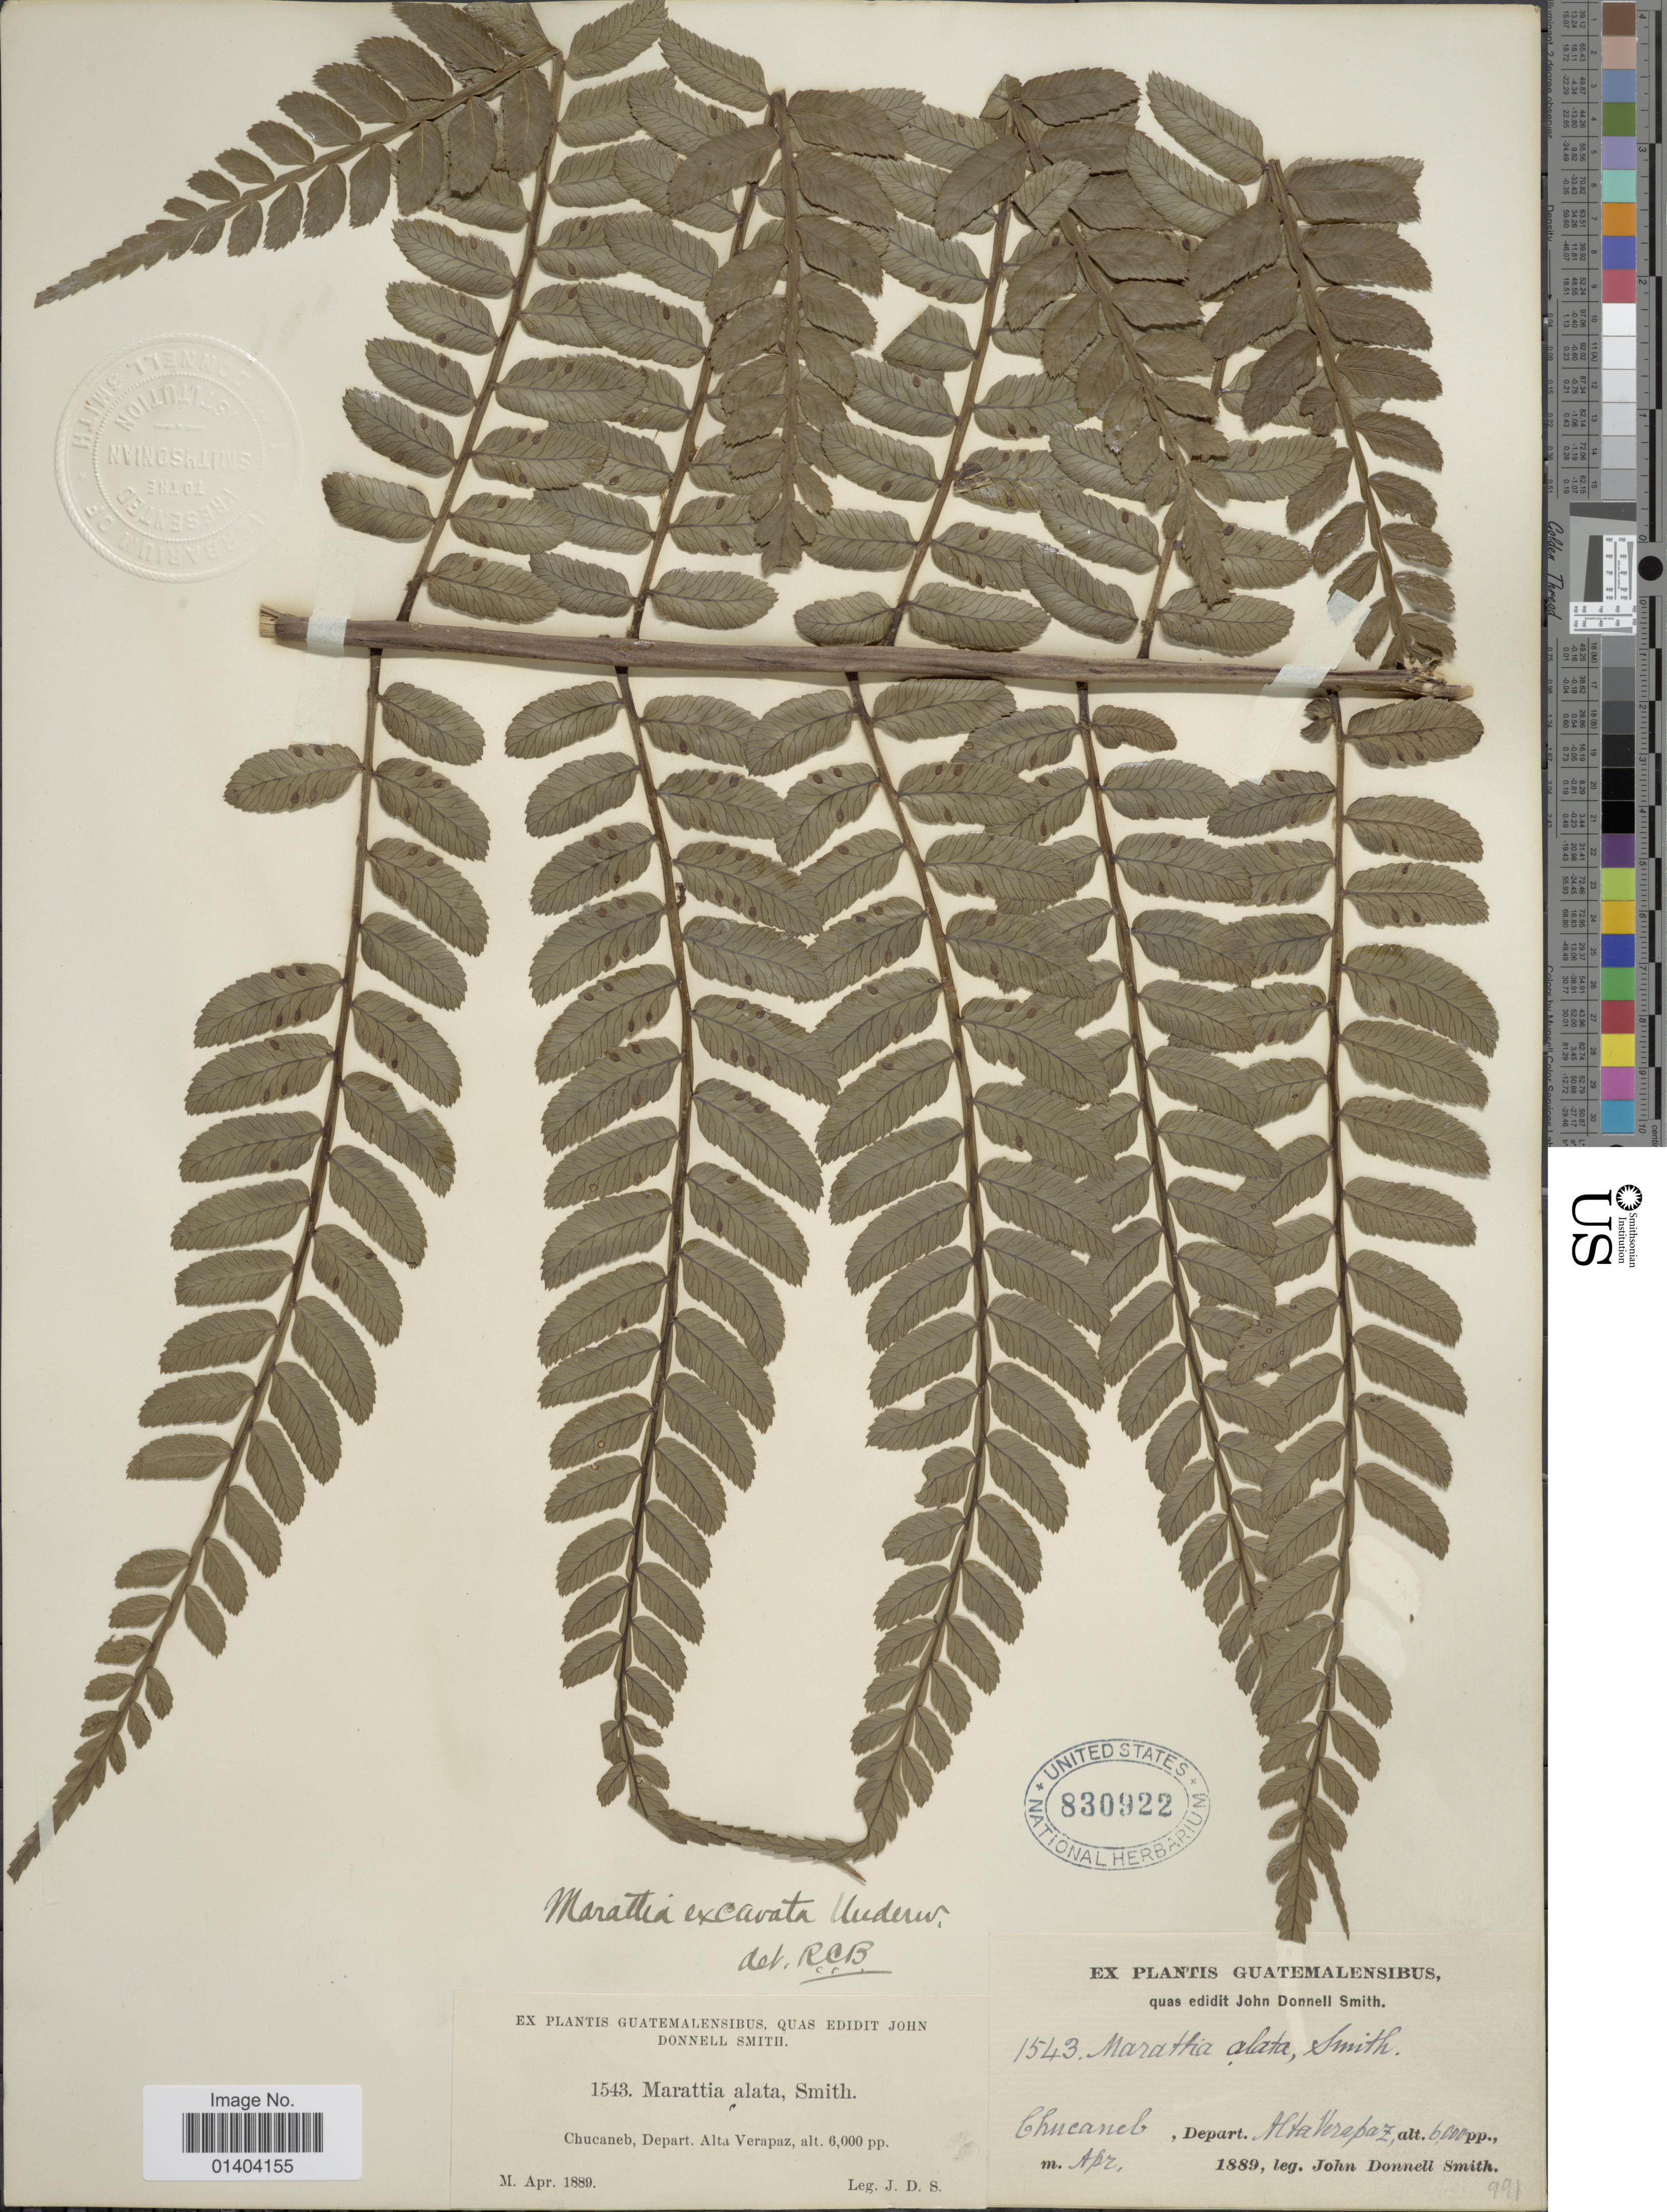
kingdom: Plantae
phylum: Tracheophyta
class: Polypodiopsida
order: Marattiales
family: Marattiaceae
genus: Marattia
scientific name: Marattia excavata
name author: Underw.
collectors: J. Donnell Smith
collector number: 1543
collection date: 1889-04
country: Guatemala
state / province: Alta Verapaz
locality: Chucaneb depart, Alta Verapaz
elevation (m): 1829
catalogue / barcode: US 830922